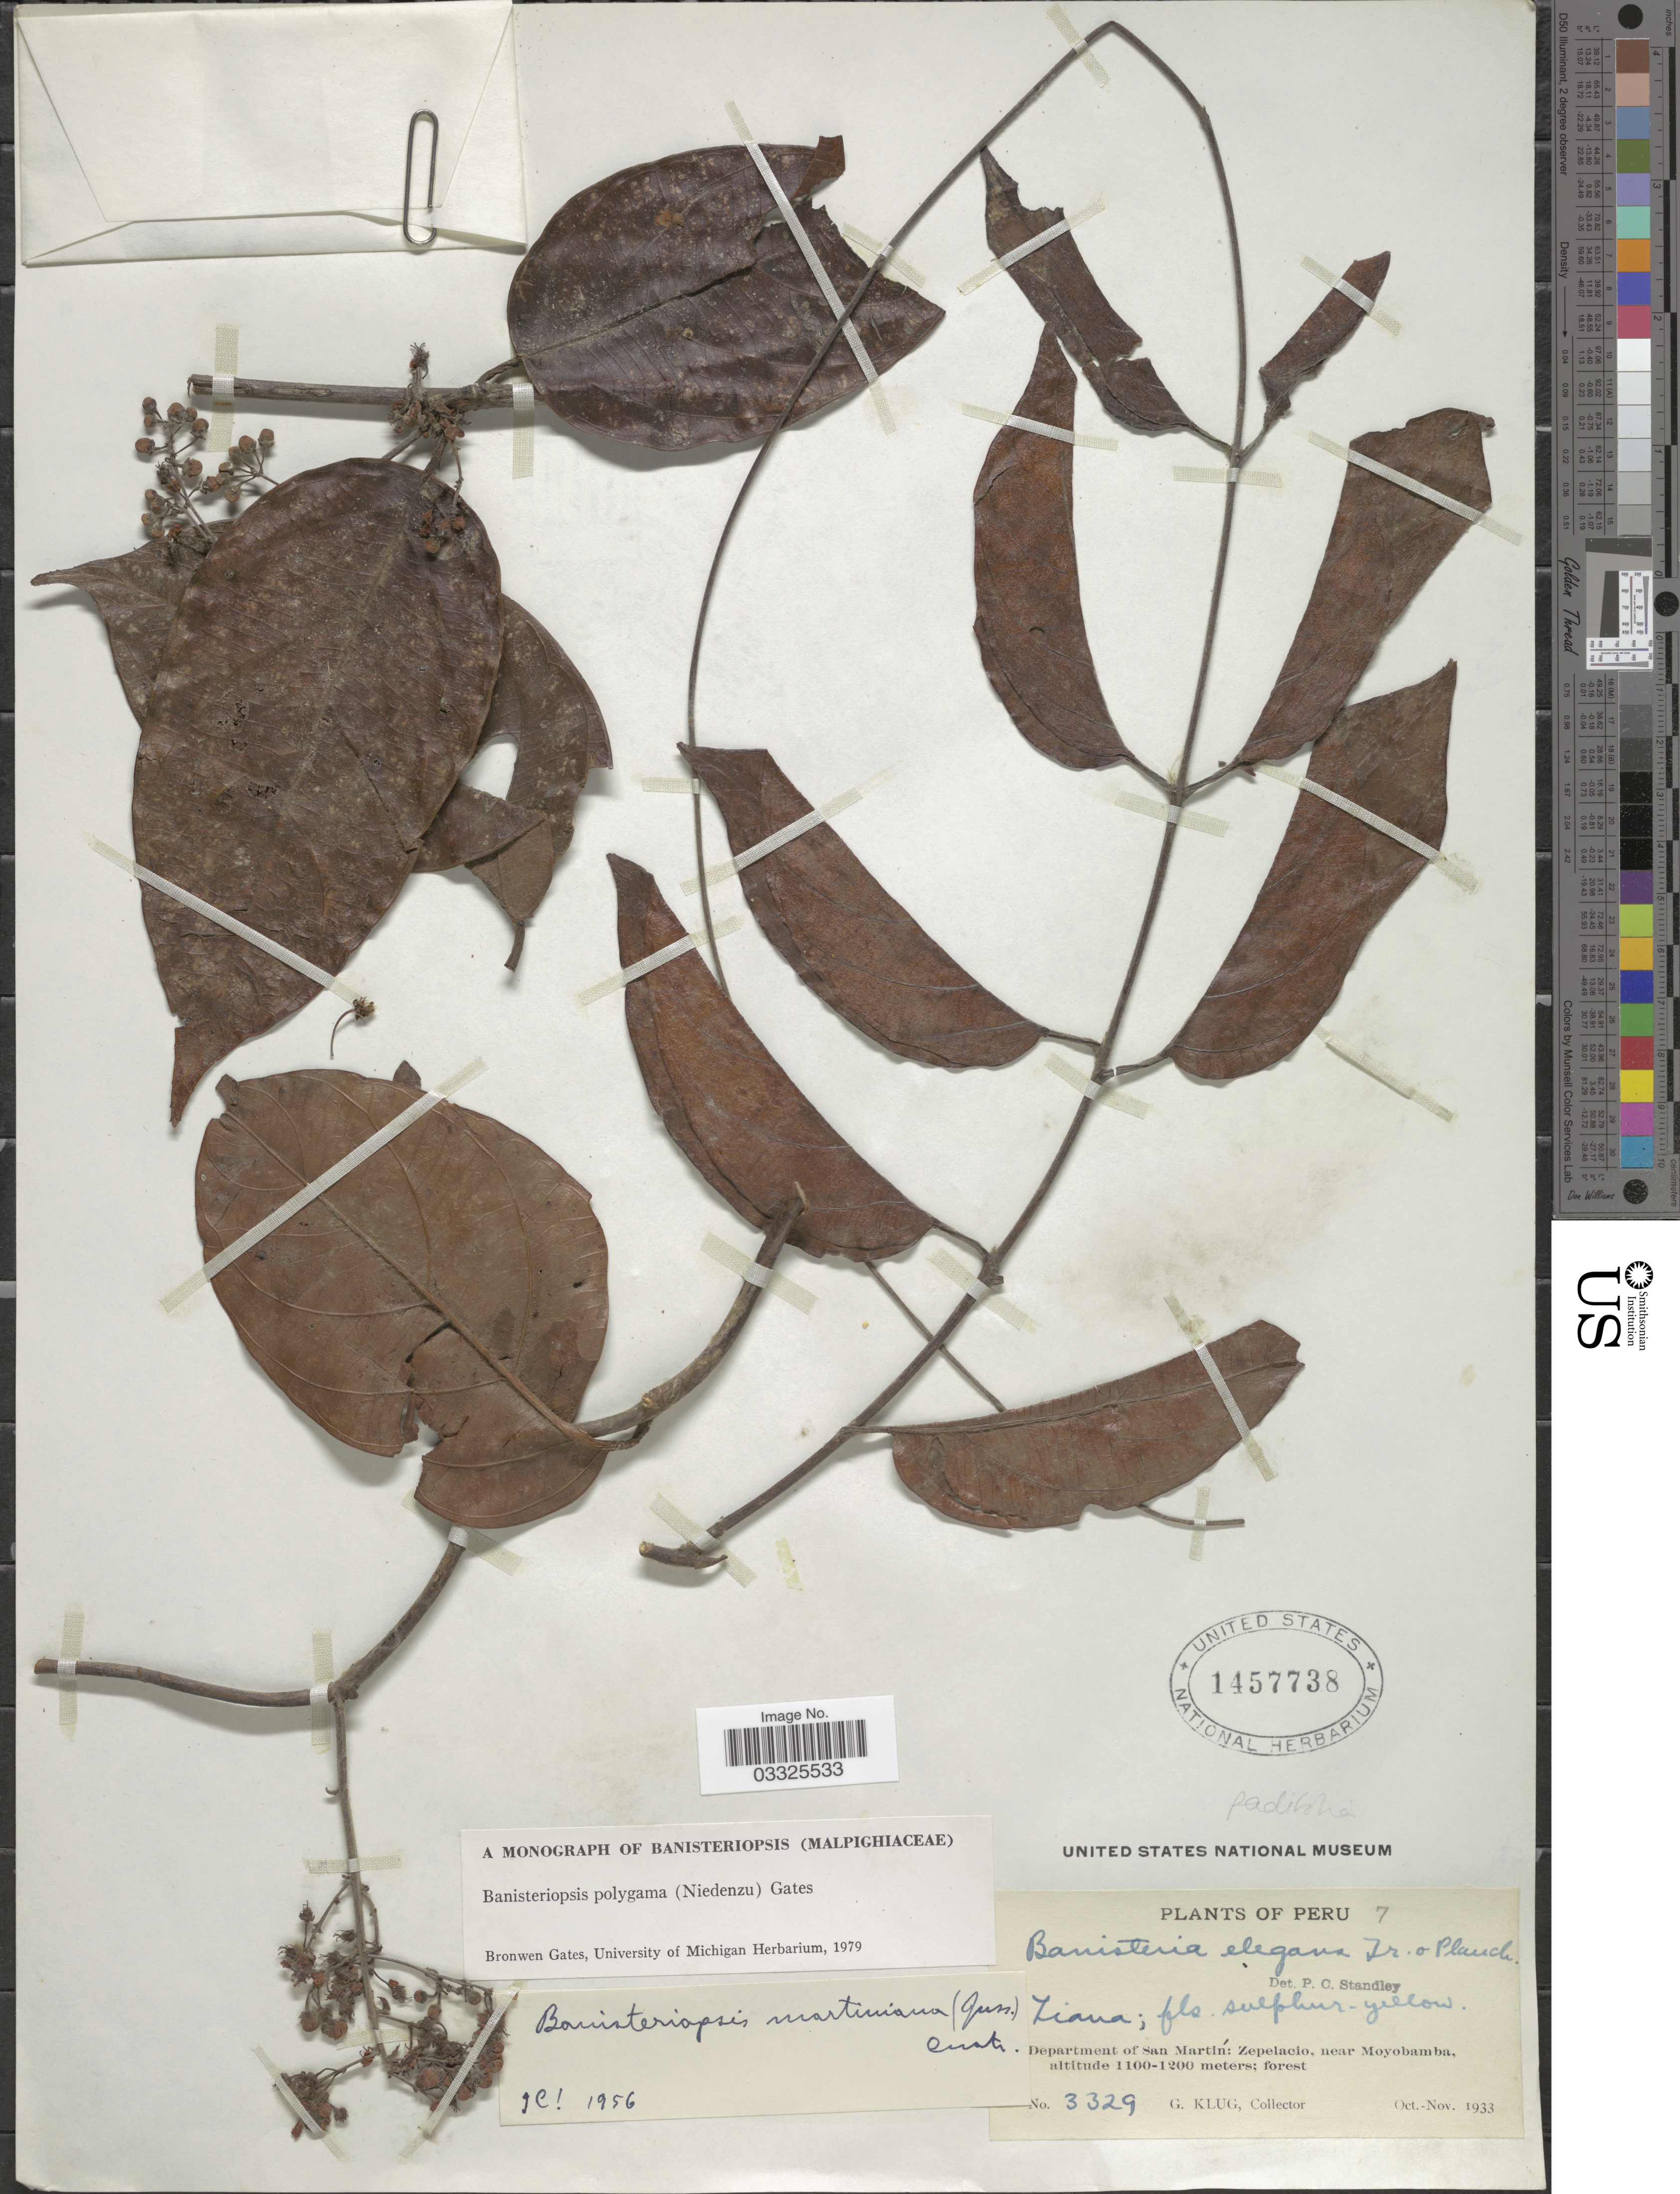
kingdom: Plantae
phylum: Tracheophyta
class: Magnoliopsida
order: Malpighiales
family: Malpighiaceae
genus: Banisteriopsis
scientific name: Banisteriopsis polygama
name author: (Nied.) B. Gates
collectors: G. Klug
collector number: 3329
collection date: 1933-10/1933-11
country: Peru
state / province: San Martín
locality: Department of San Martín: Zepelacio, near Moyobamba.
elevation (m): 1100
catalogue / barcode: US 1457738